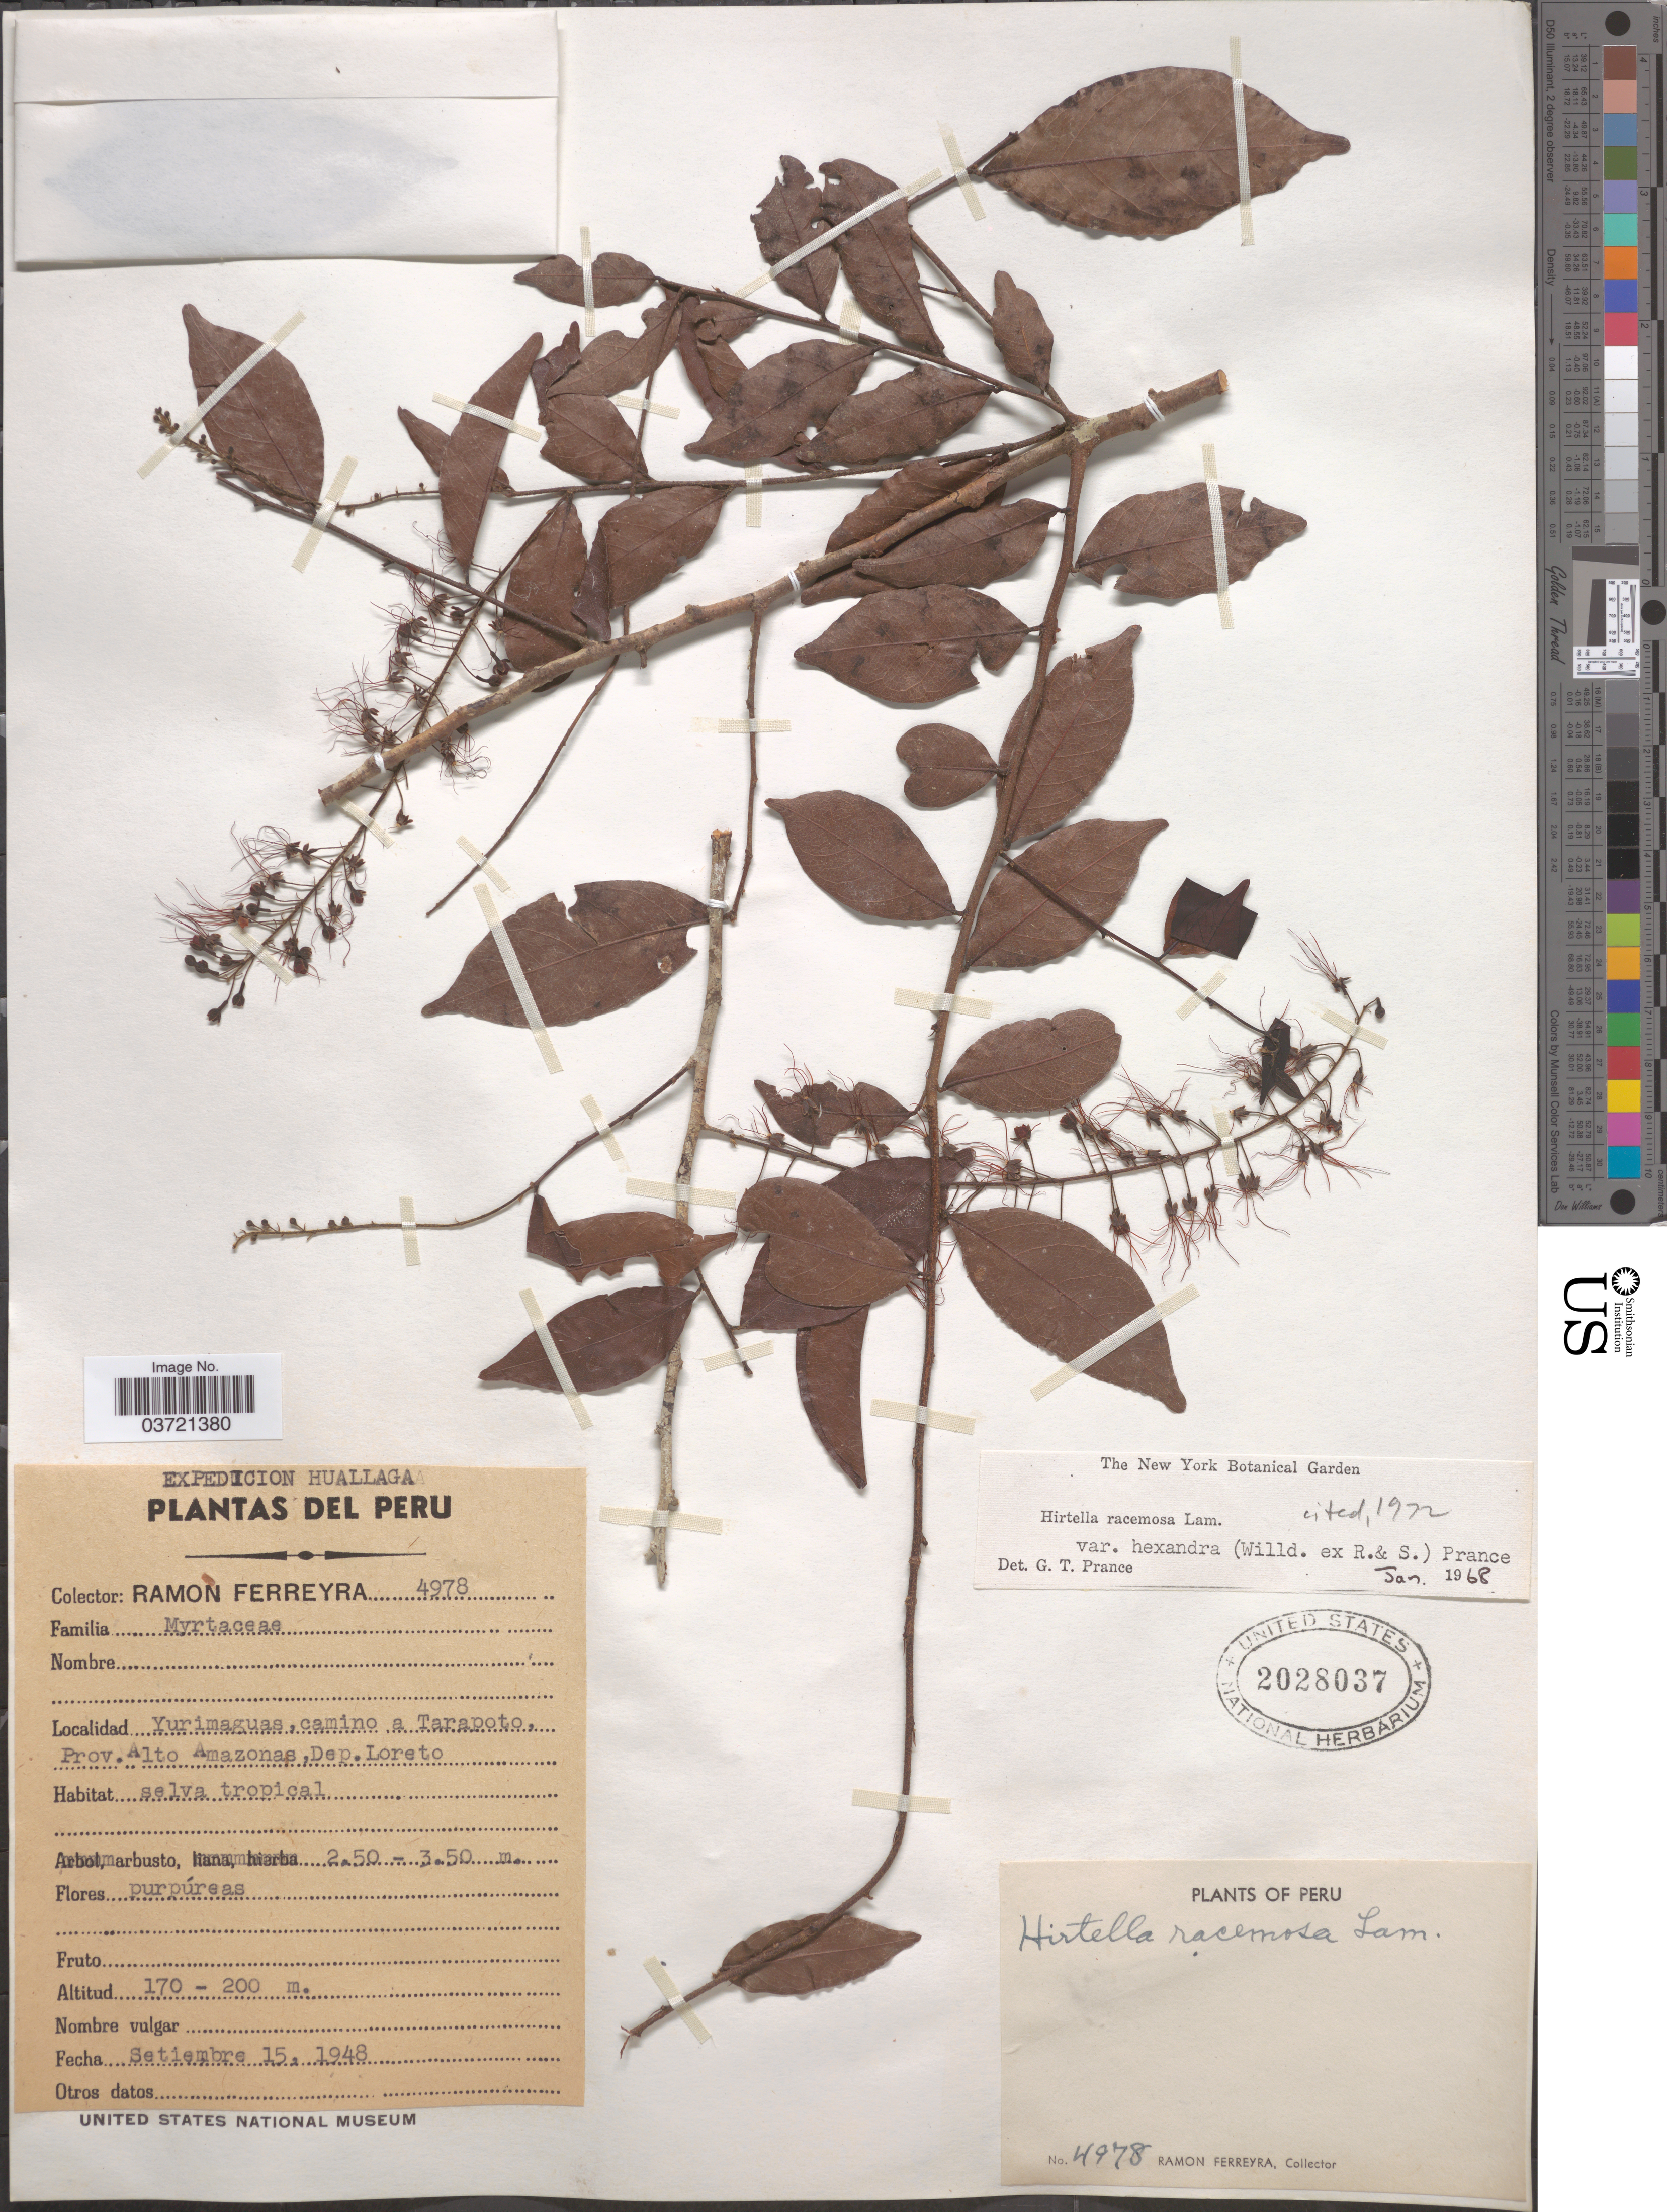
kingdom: Plantae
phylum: Tracheophyta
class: Magnoliopsida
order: Malpighiales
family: Chrysobalanaceae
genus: Hirtella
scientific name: Hirtella racemosa var. hexandra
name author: (Willd. ex Roem. & Schult.) Prance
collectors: R. A. Ferreyra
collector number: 4978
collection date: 1948-09-15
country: Peru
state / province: Loreto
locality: Yurimaguas, camino a Tarapoto. Prov. Alto Amazonas. Dep. Loreto.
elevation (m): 170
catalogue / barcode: US 2028037